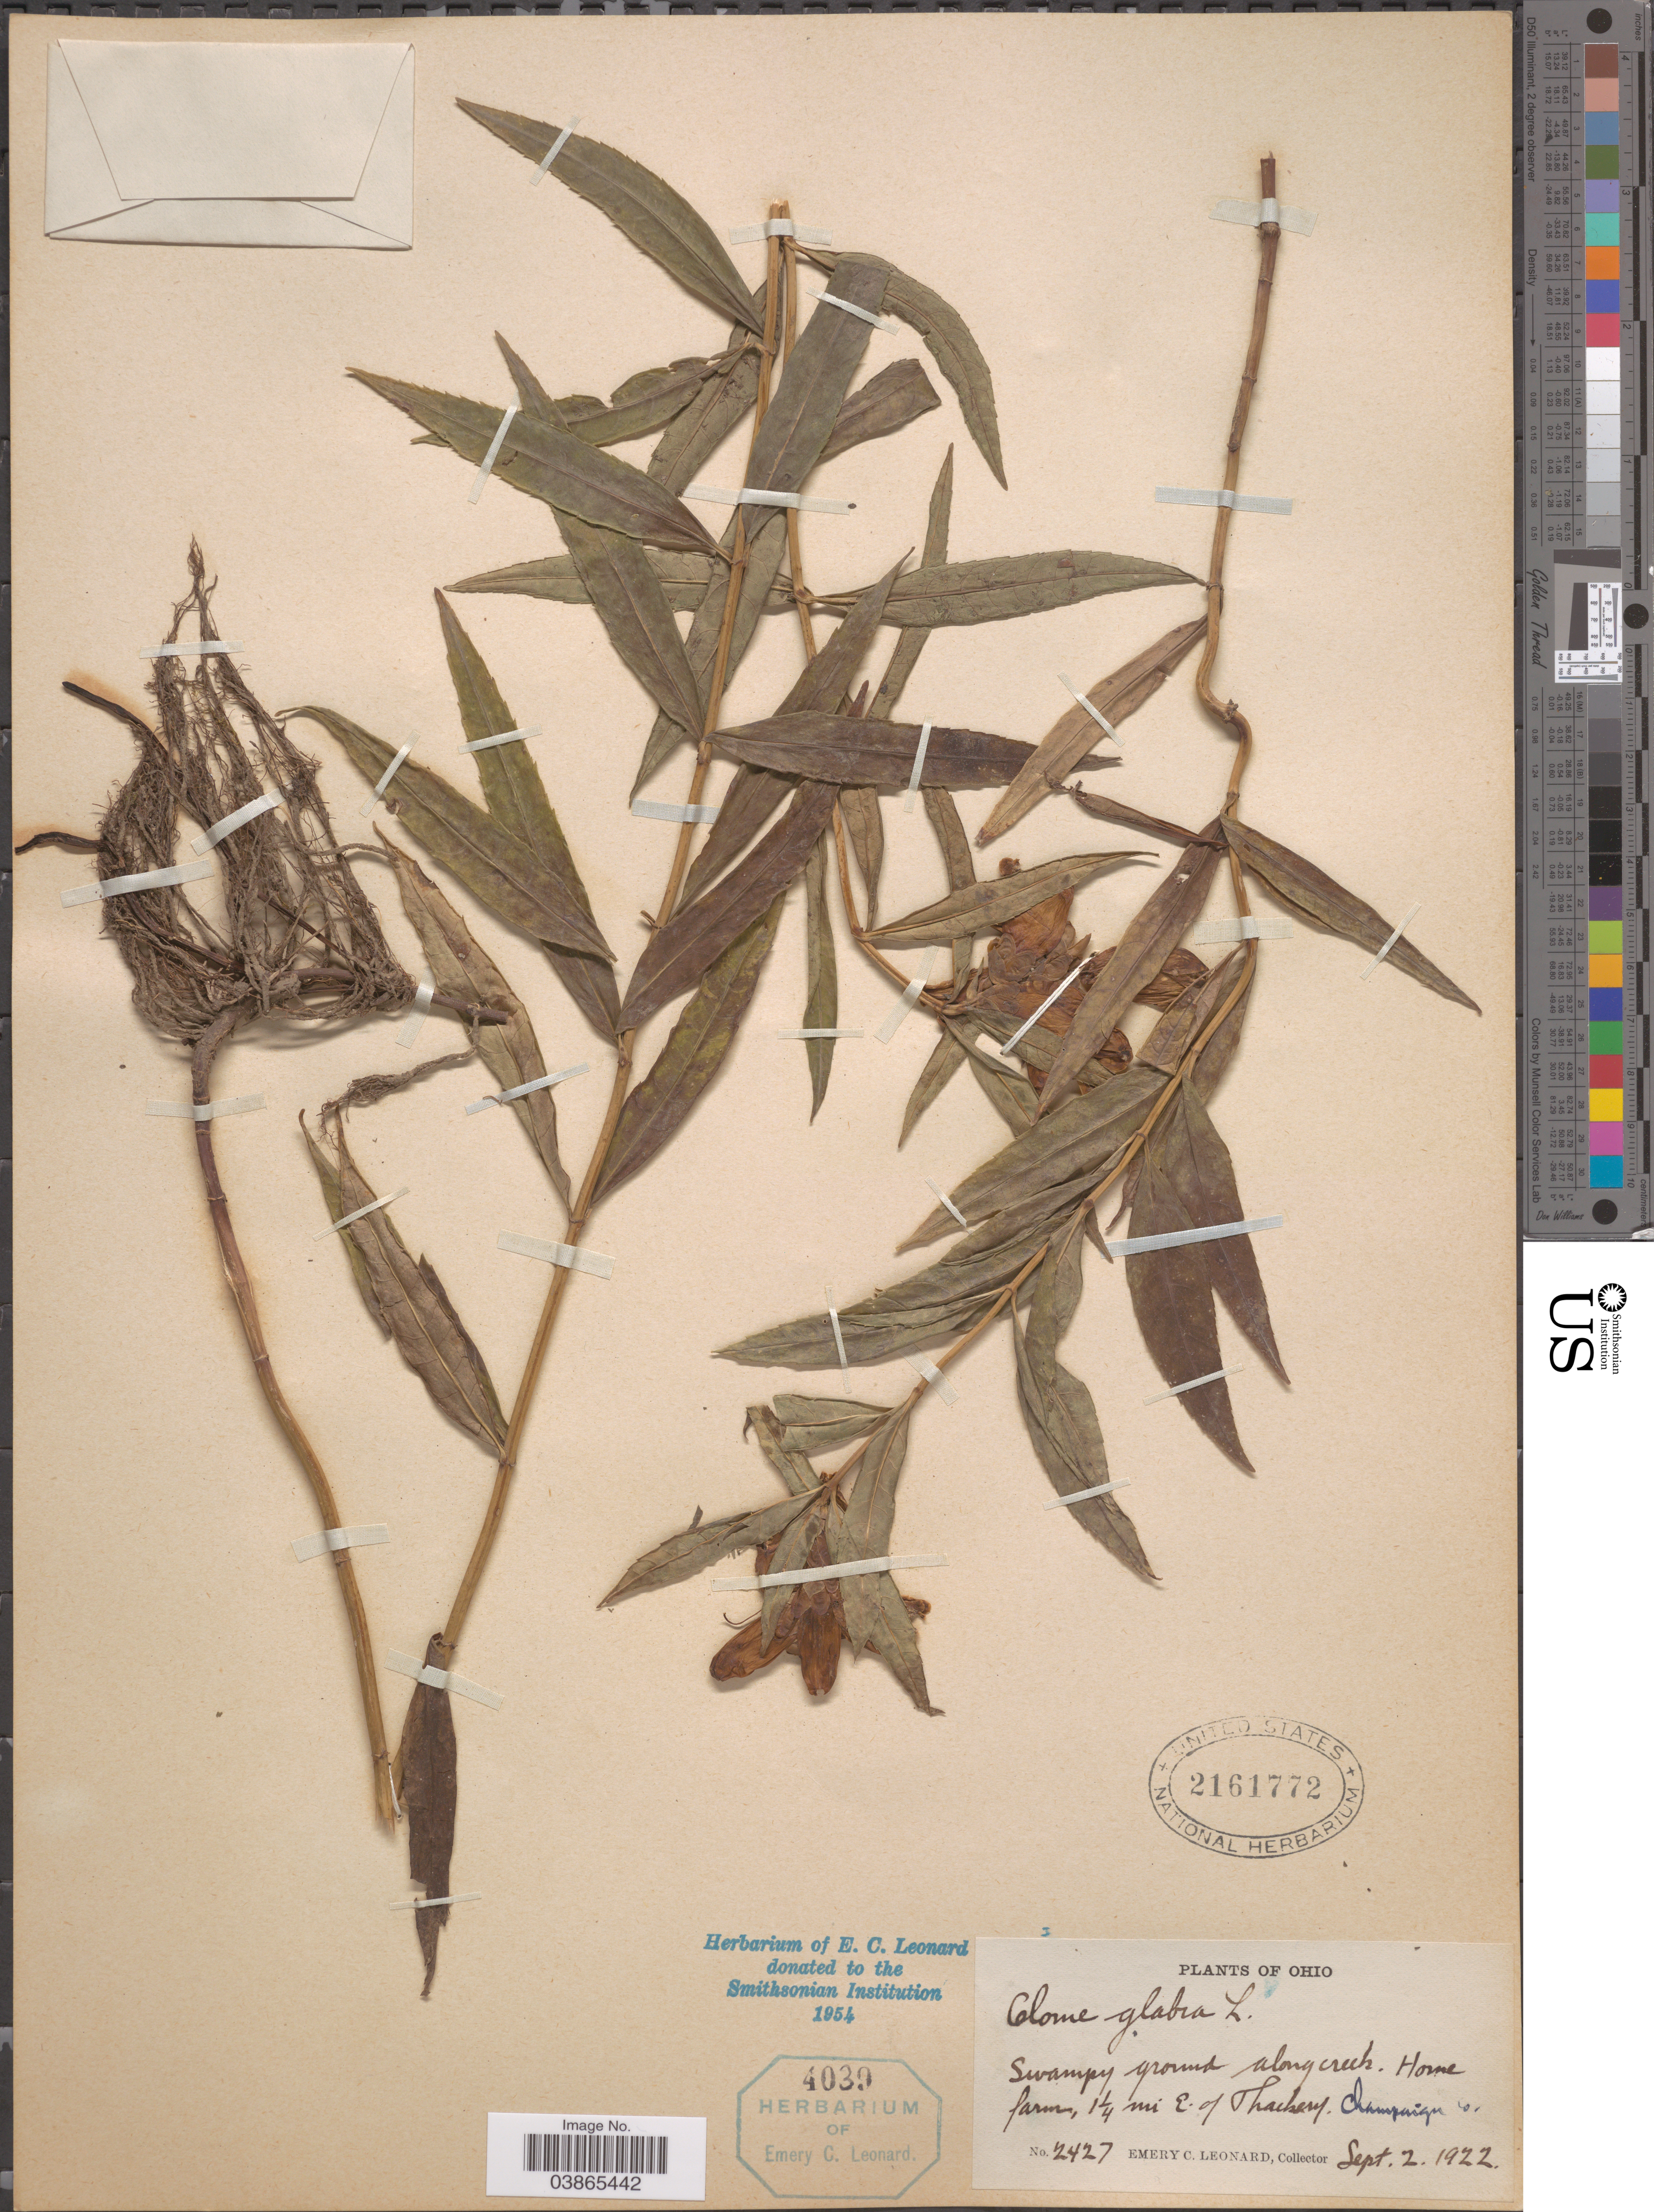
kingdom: Plantae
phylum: Tracheophyta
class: Magnoliopsida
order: Lamiales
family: Plantaginaceae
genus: Chelone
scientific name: Chelone glabra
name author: L.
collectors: E. C. Leonard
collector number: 2427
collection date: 1922-09-02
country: United States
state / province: Ohio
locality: Along creek. Home farm, 1¼ mi. E. of Thackery. Champaign Co.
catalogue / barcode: US 2161772